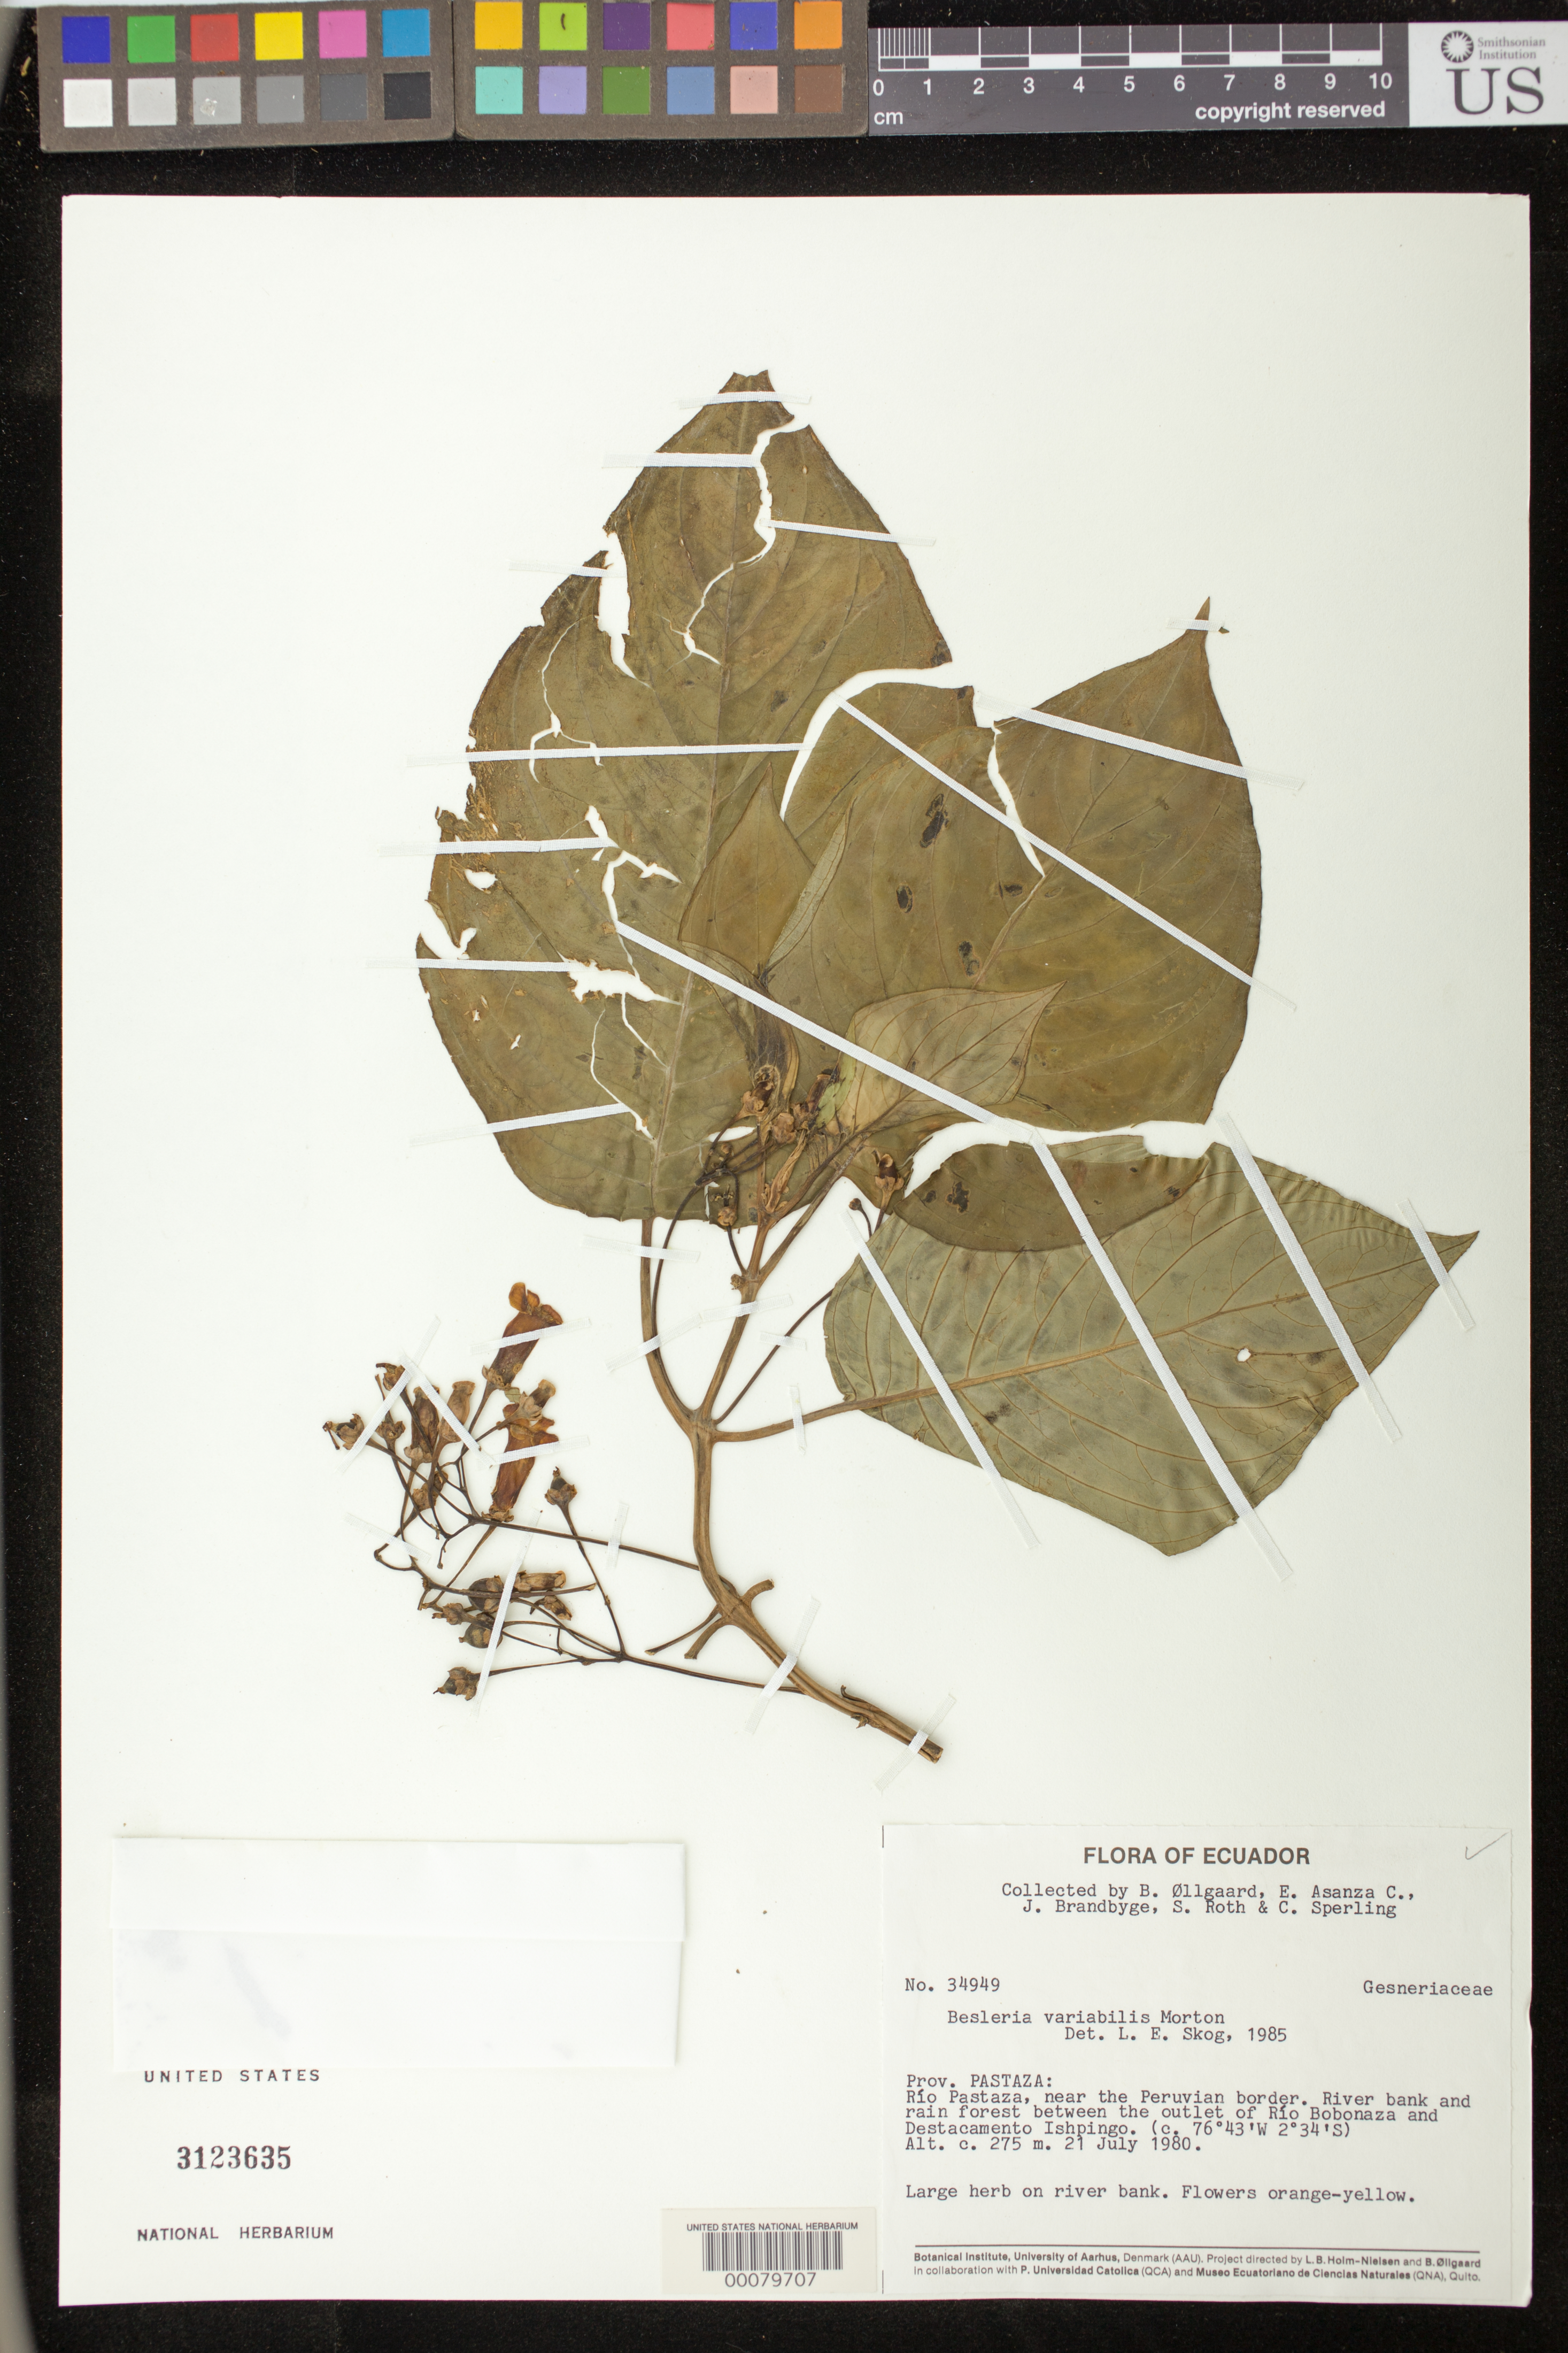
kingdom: Plantae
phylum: Tracheophyta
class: Magnoliopsida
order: Lamiales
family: Gesneriaceae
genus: Besleria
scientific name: Besleria variabilis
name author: C.V. Morton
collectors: B. Øllgaard & et al.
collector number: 34949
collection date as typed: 21 Jul 1980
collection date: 1980-07-21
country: Ecuador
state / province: Pastaza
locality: Rio Pastaza, near the Peruvian border, between the outlet of Rio Bobonaza and destacamento Ishpingo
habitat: River bank and rain forest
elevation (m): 275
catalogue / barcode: US 3123635